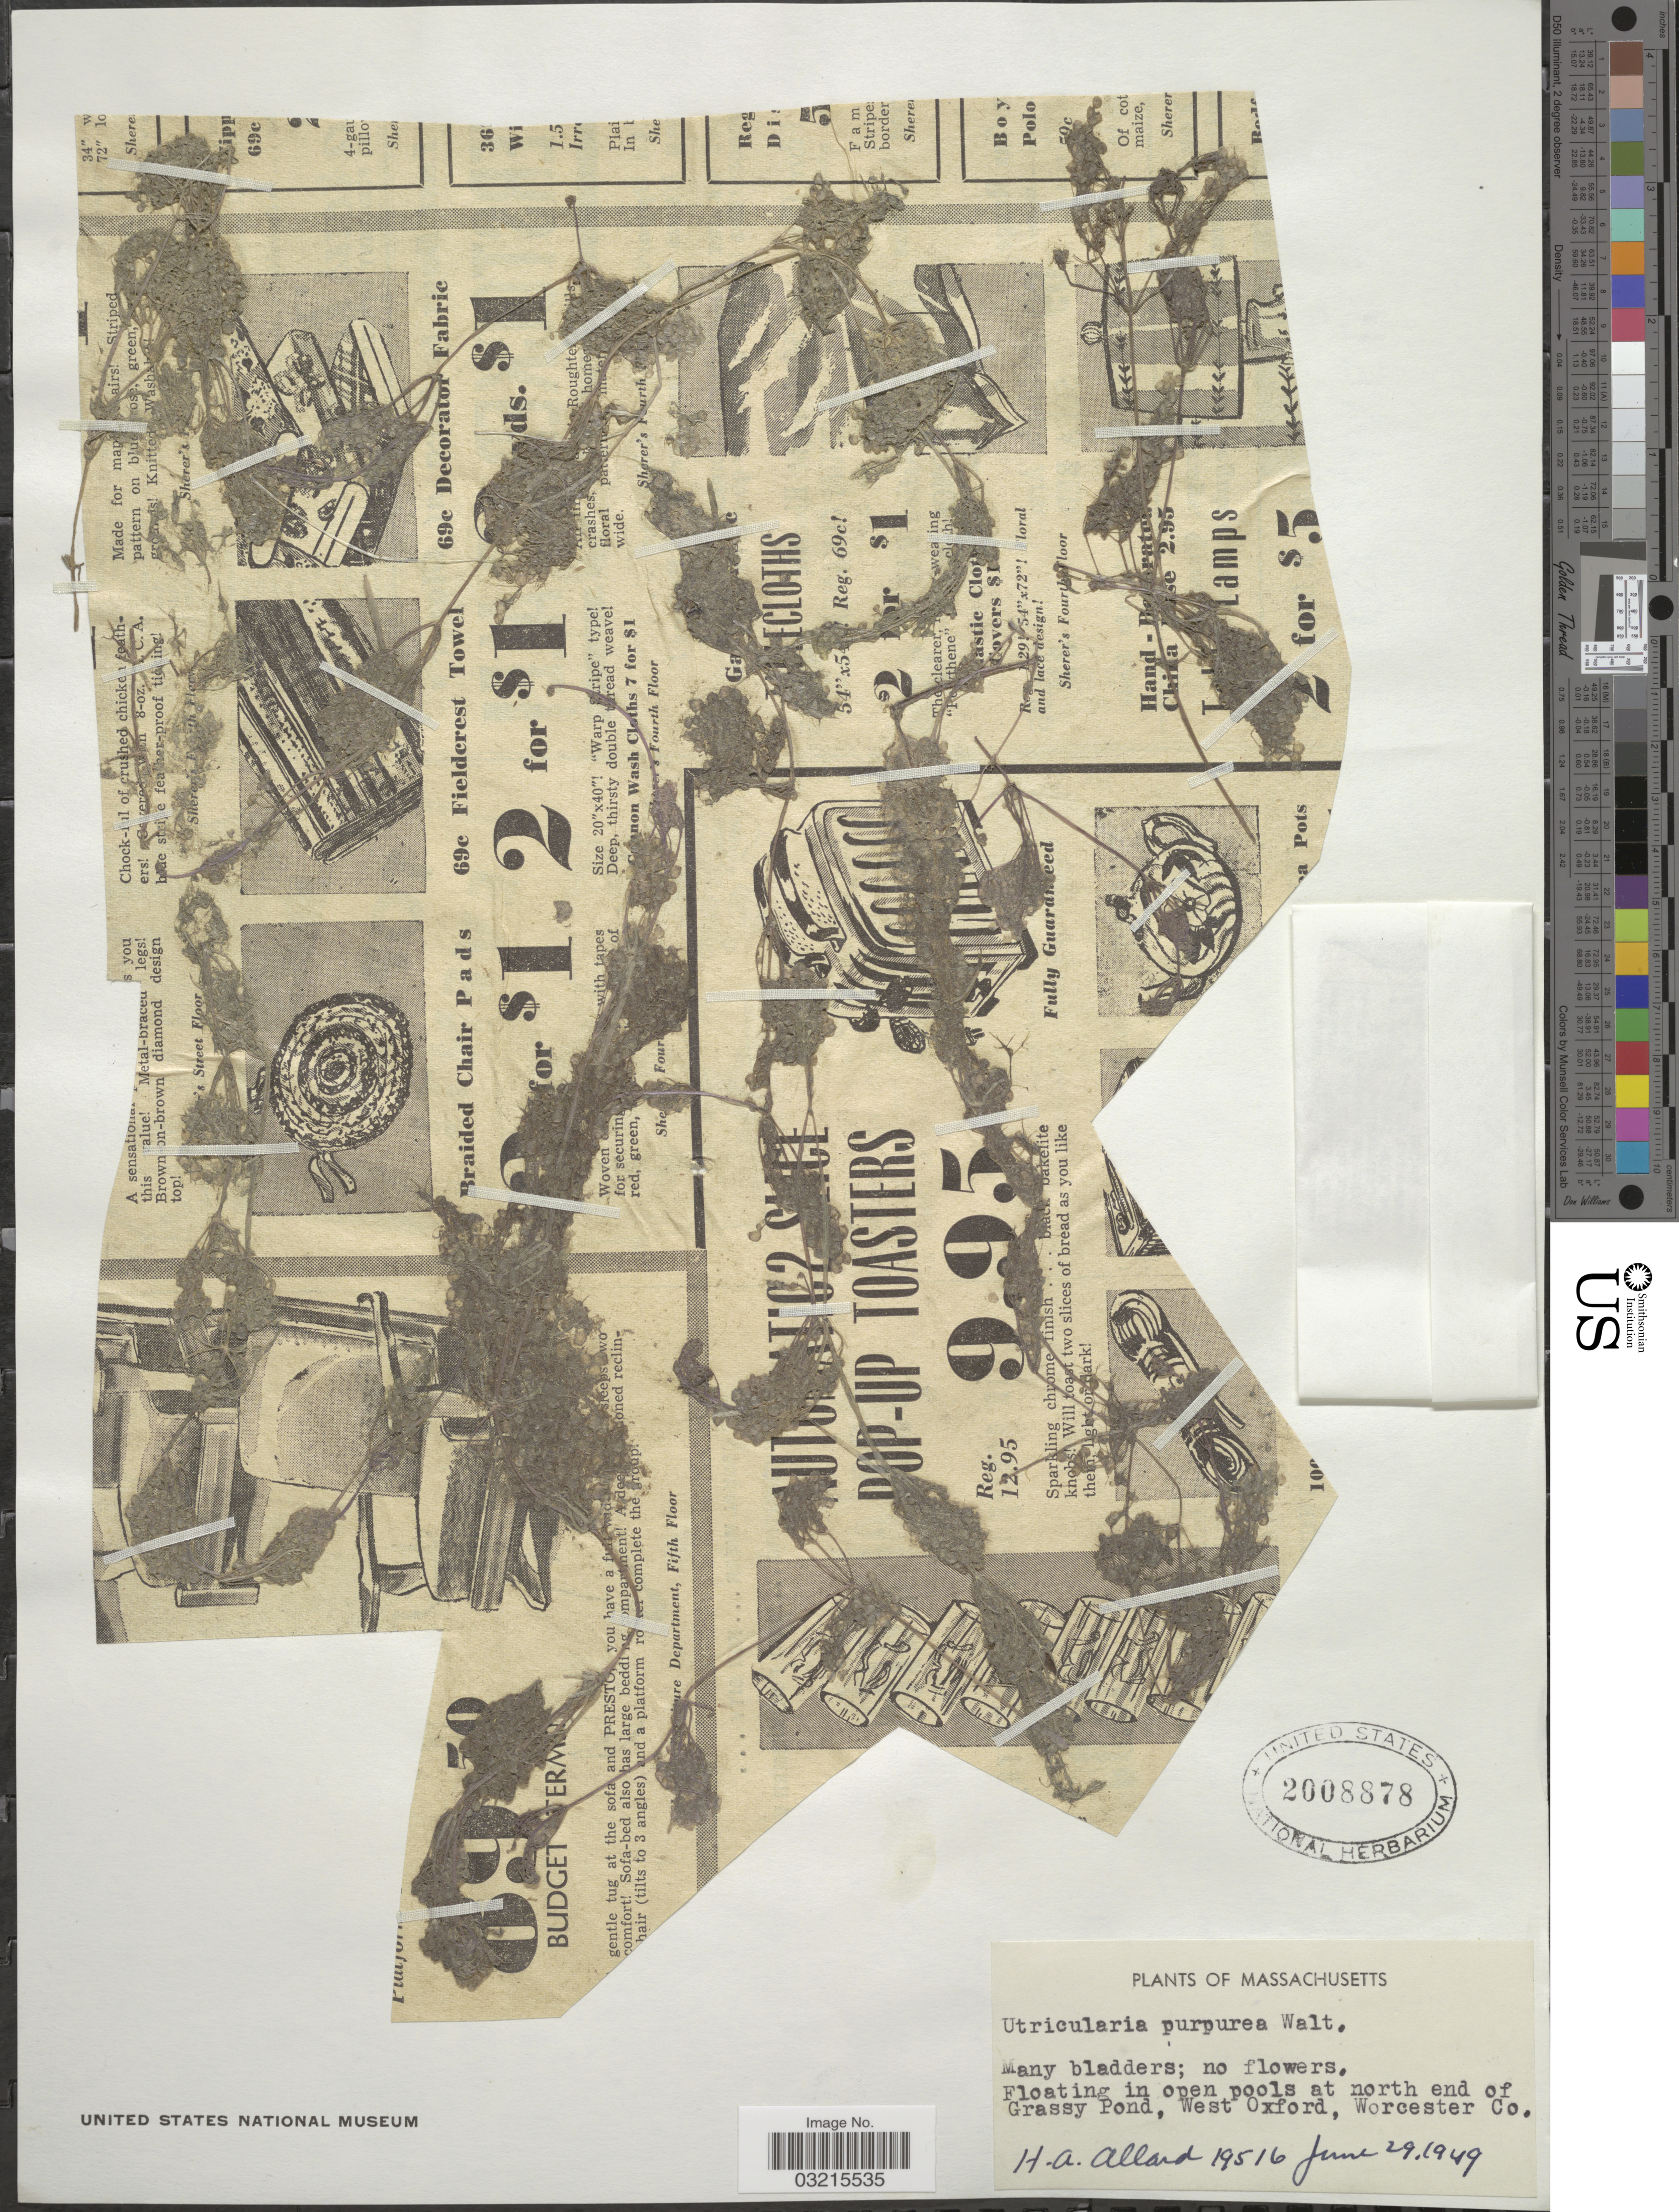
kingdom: Plantae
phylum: Tracheophyta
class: Magnoliopsida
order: Lamiales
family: Lentibulariaceae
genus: Utricularia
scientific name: Utricularia purpurea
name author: Walter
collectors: H. A. Allard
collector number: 19516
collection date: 1949-06-29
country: United States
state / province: Massachusetts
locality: Floating in open pools at north end of Grassy Pond, West Oxford, Worcester Co.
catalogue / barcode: US 2008878